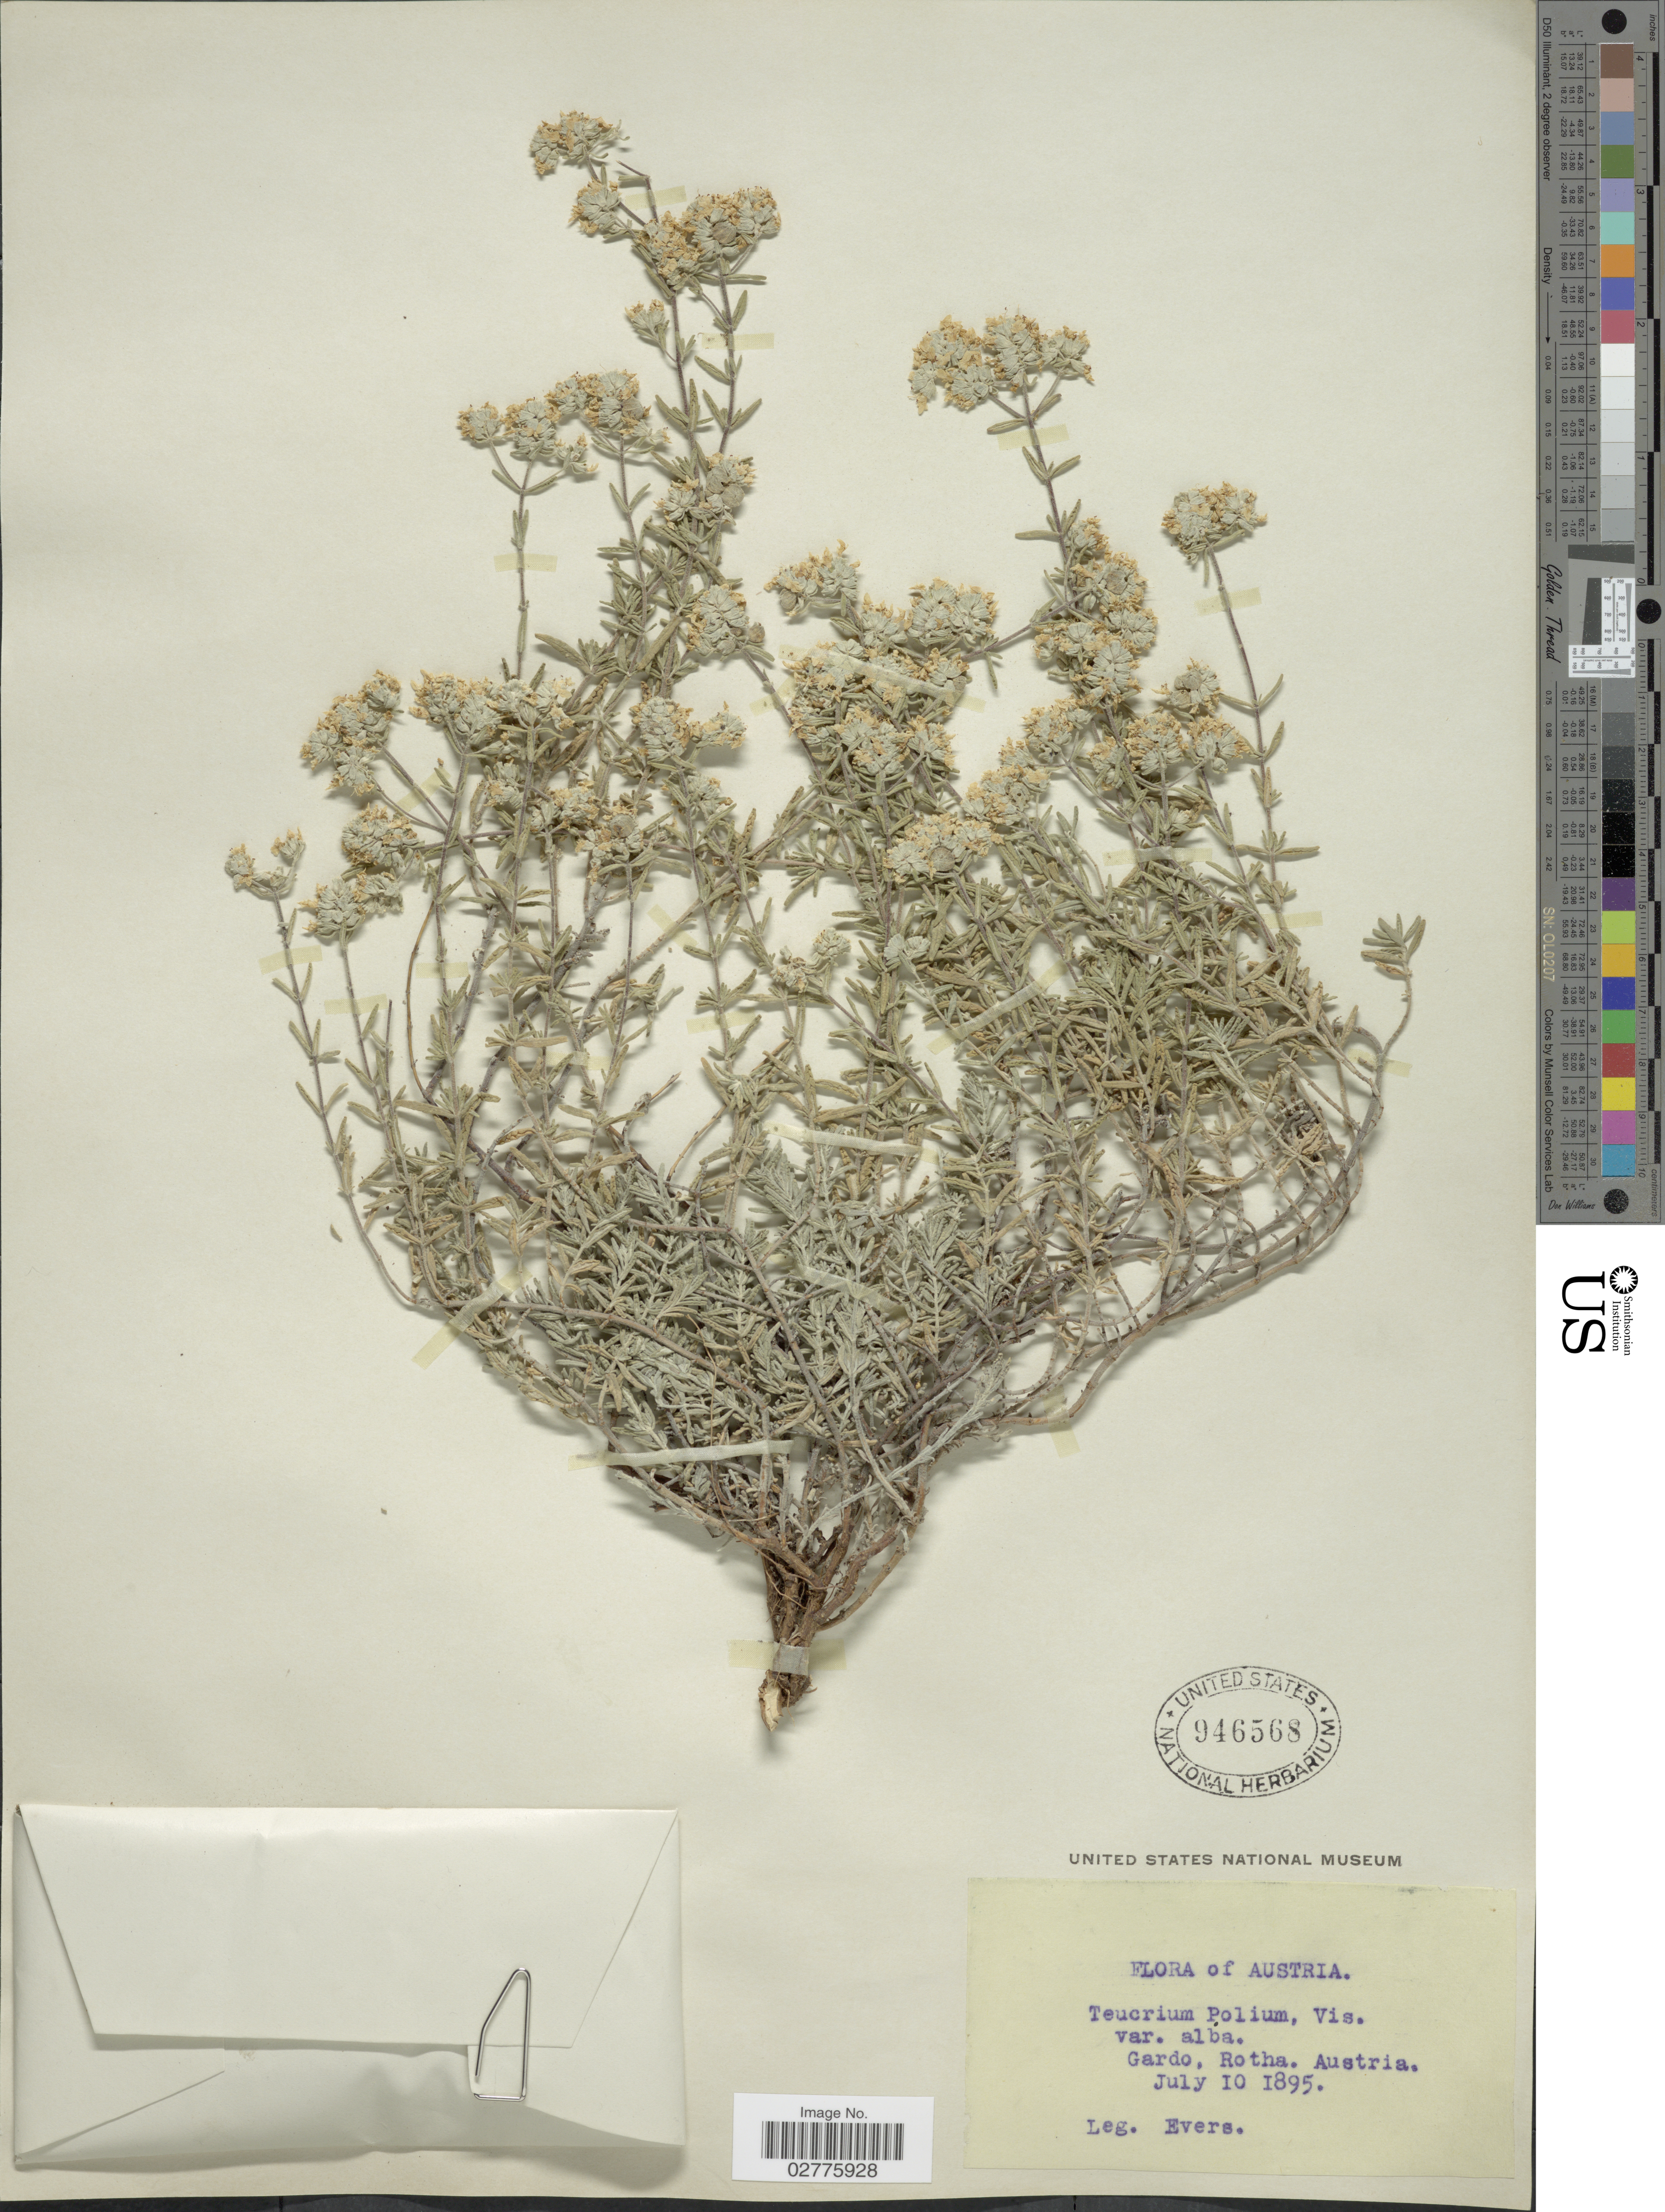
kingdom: Plantae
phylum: Tracheophyta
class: Magnoliopsida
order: Lamiales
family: Lamiaceae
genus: Teucrium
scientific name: Teucrium polium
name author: L.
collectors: Evers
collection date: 1895-07-10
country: Austria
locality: Gardo. Rotha.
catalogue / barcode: US 946568